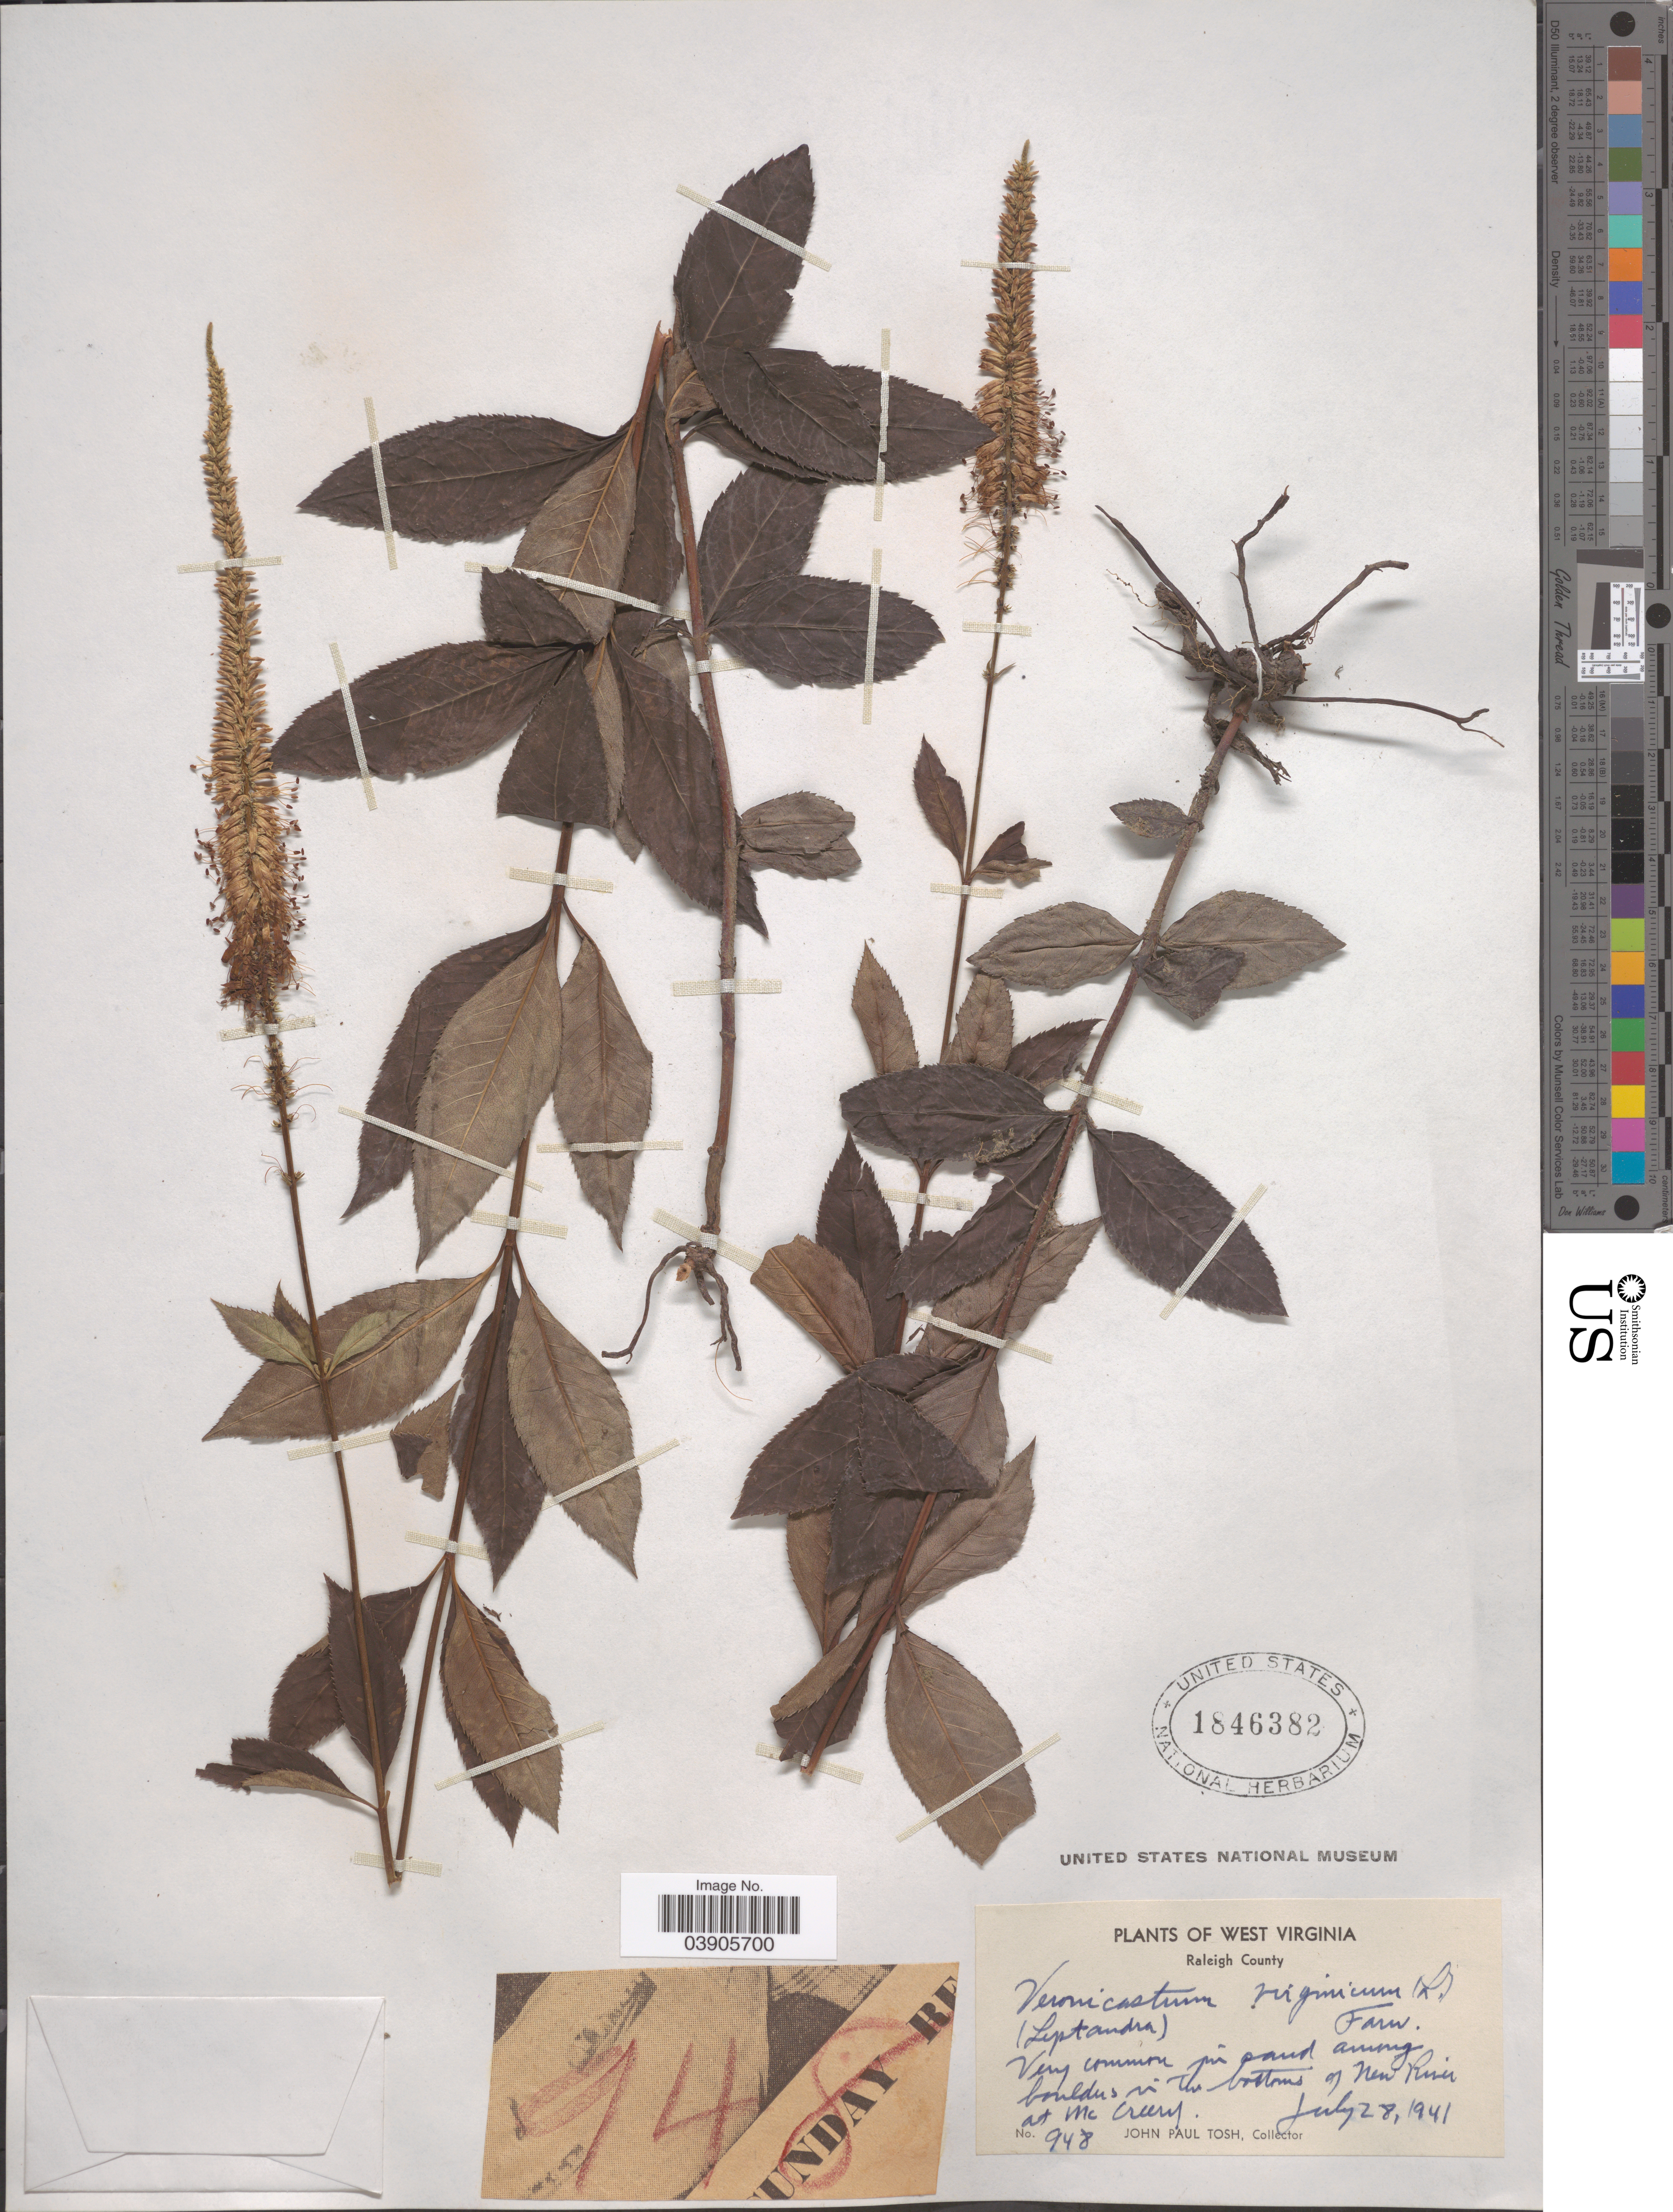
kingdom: Plantae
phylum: Tracheophyta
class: Magnoliopsida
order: Lamiales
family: Plantaginaceae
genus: Veronicastrum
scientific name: Veronicastrum virginicum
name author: (L.) Farw.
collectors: J. Tosh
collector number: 948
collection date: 1941-07-28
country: United States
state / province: West Virginia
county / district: Raleigh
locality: Raleigh County. In sand among boulders in the bottoms of New River at Mc Creery.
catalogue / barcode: US 1846382